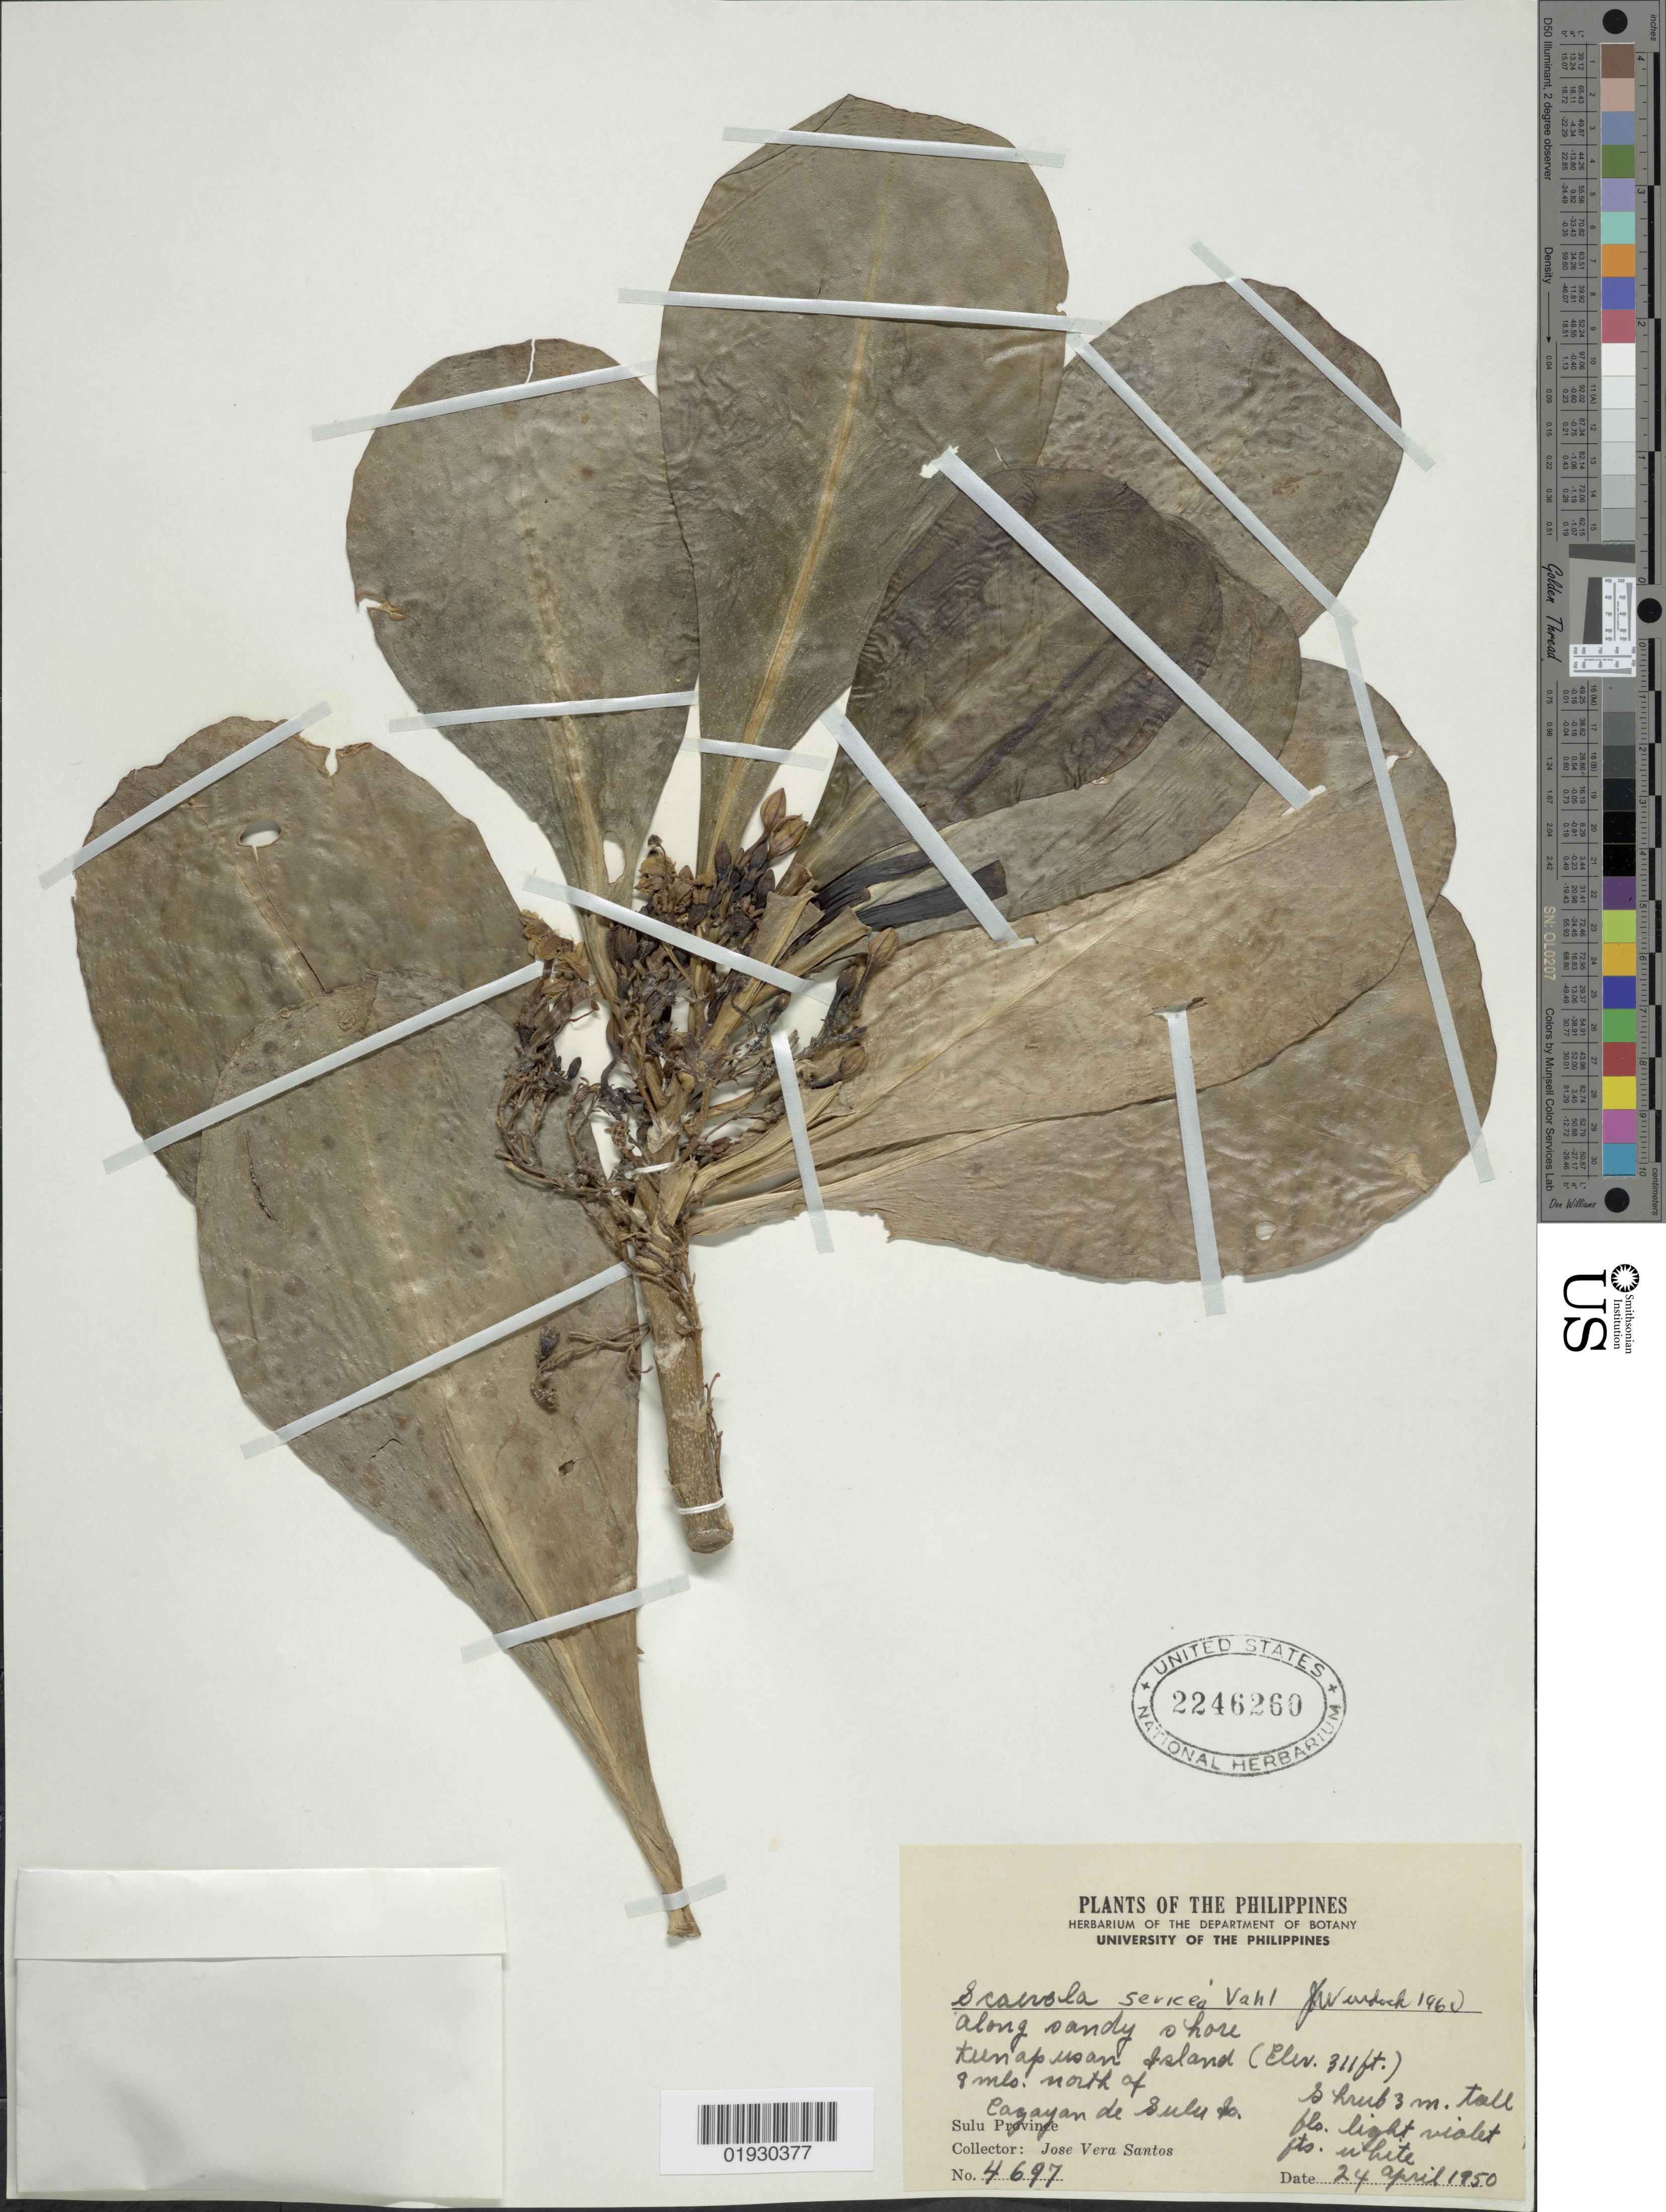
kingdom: Plantae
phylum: Tracheophyta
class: Magnoliopsida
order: Asterales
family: Goodeniaceae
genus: Scaevola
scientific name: Scaevola taccada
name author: (Gaertn.) Roxb.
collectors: J. Santos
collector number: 4697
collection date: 1950-04-24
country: Philippines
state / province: Muslim Mindanao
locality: Along sandy shore Kunapusan Island. 8 mls. north of Cagayan de Sulu Pr. Sulu Province.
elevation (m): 95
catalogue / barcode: US 2246260